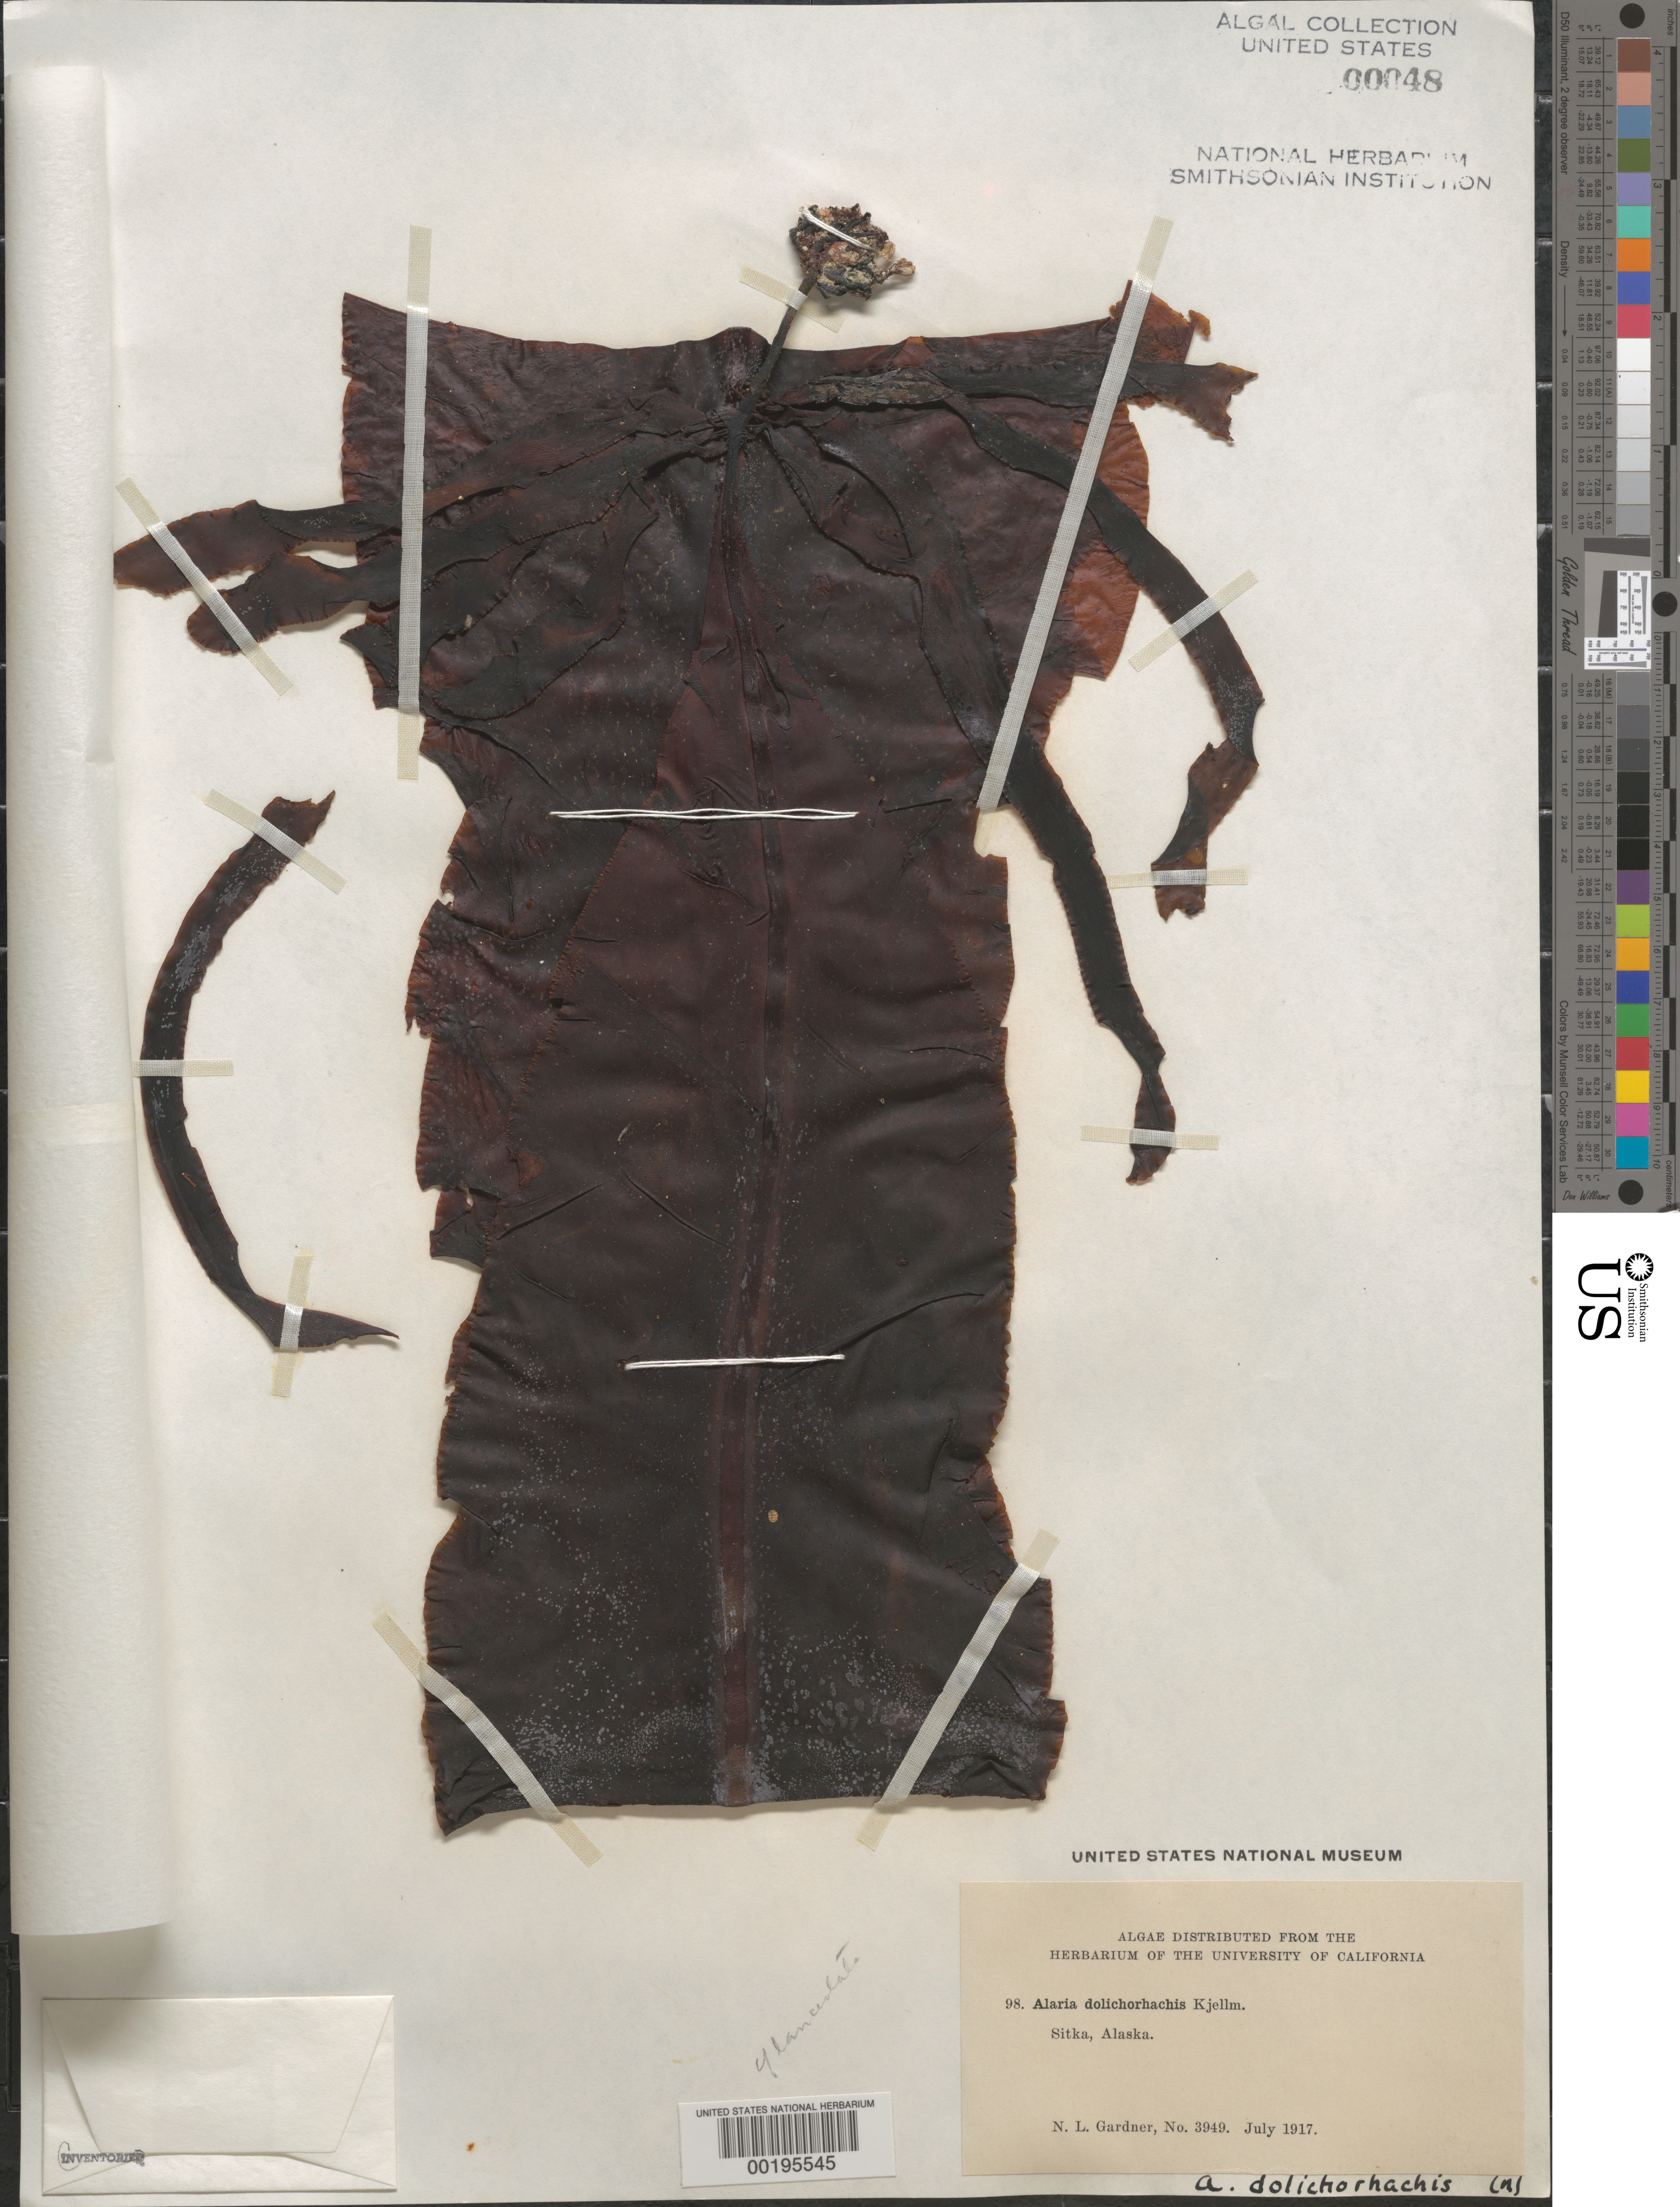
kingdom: Chromista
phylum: Ochrophyta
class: Phaeophyceae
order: Laminariales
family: Alariaceae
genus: Alaria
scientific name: Alaria esculenta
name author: (L.) Greville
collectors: N. Gardner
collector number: NLG 3949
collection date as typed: Jul 1917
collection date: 1917-07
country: United States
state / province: Alaska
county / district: Sitka Division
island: Baranof Island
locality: Sitka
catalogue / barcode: US 48